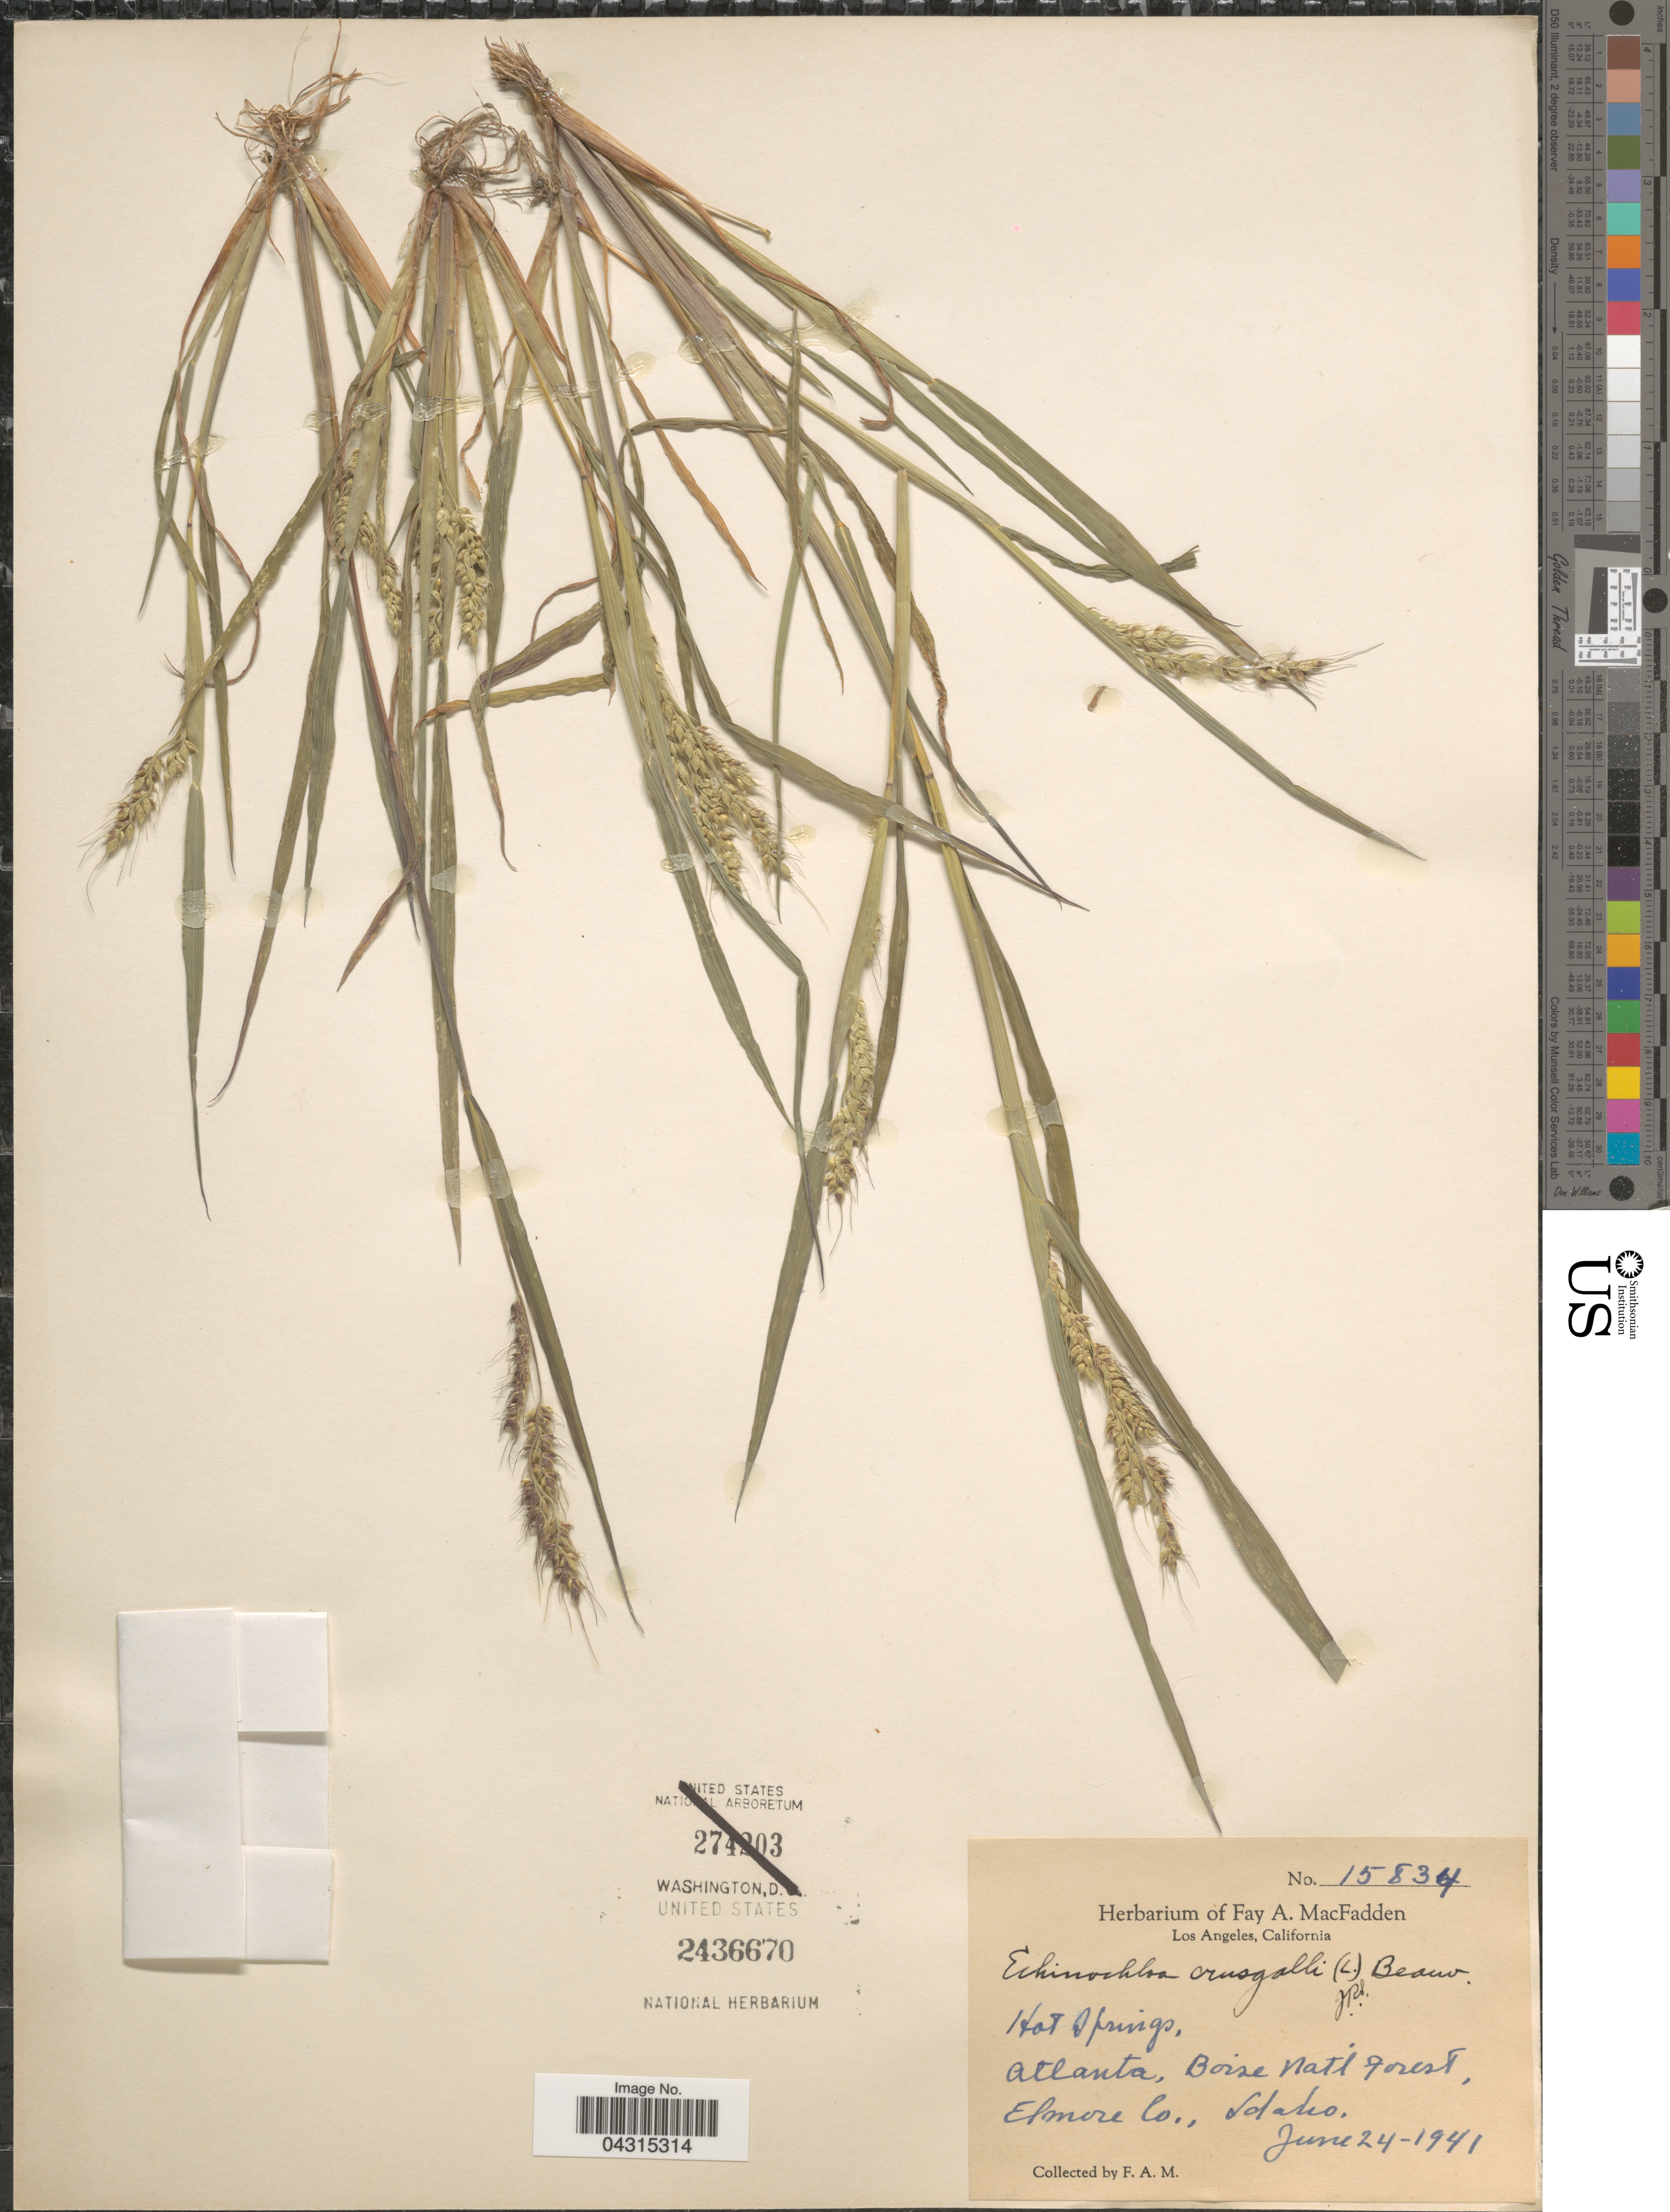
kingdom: Plantae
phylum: Tracheophyta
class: Liliopsida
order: Poales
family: Poaceae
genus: Echinochloa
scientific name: Echinochloa crus-galli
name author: (L.) P. Beauv.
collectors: F. MacFadden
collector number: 15834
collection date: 1941-06-24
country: United States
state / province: Idaho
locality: Hot Springs, Atlanta, Boise Nat'l Forest, Elmore Co.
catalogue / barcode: US 2436670